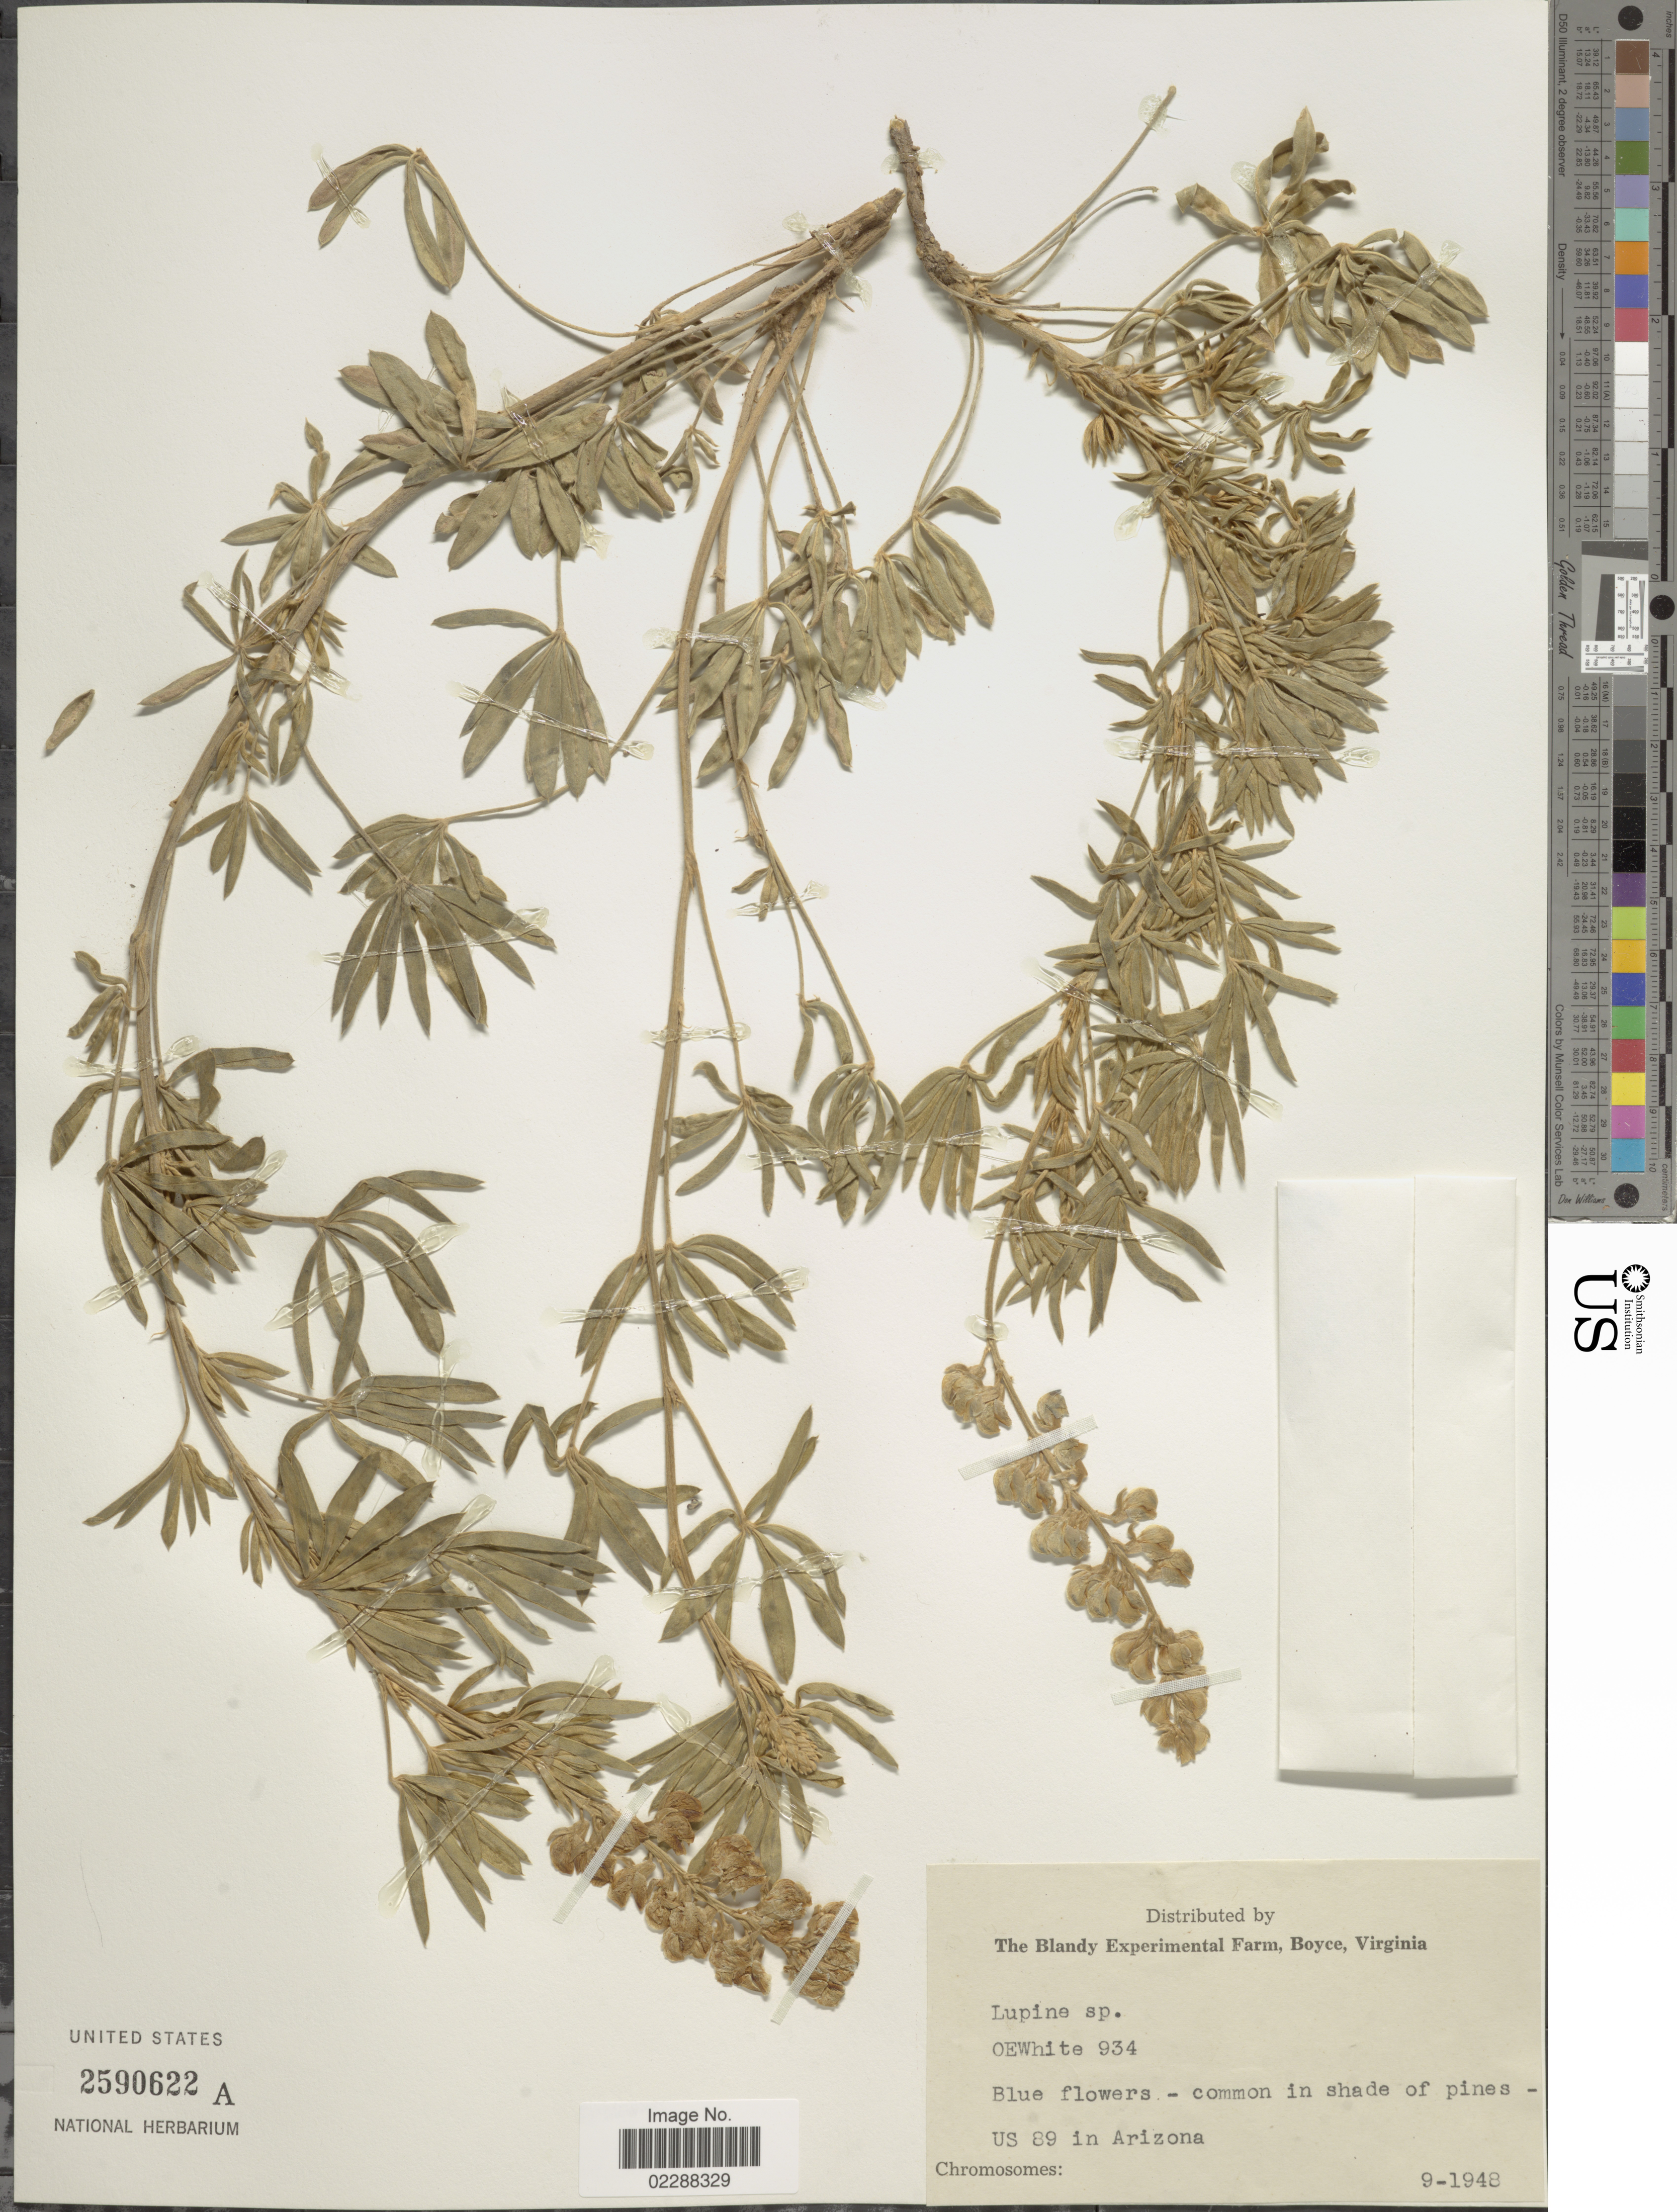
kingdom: Plantae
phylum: Tracheophyta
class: Magnoliopsida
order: Fabales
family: Fabaceae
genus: Lupinus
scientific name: Lupinus sp.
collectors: O. E. White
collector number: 934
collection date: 1948-09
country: United States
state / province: Arizona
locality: US 89 in Arizona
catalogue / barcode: US 2590622